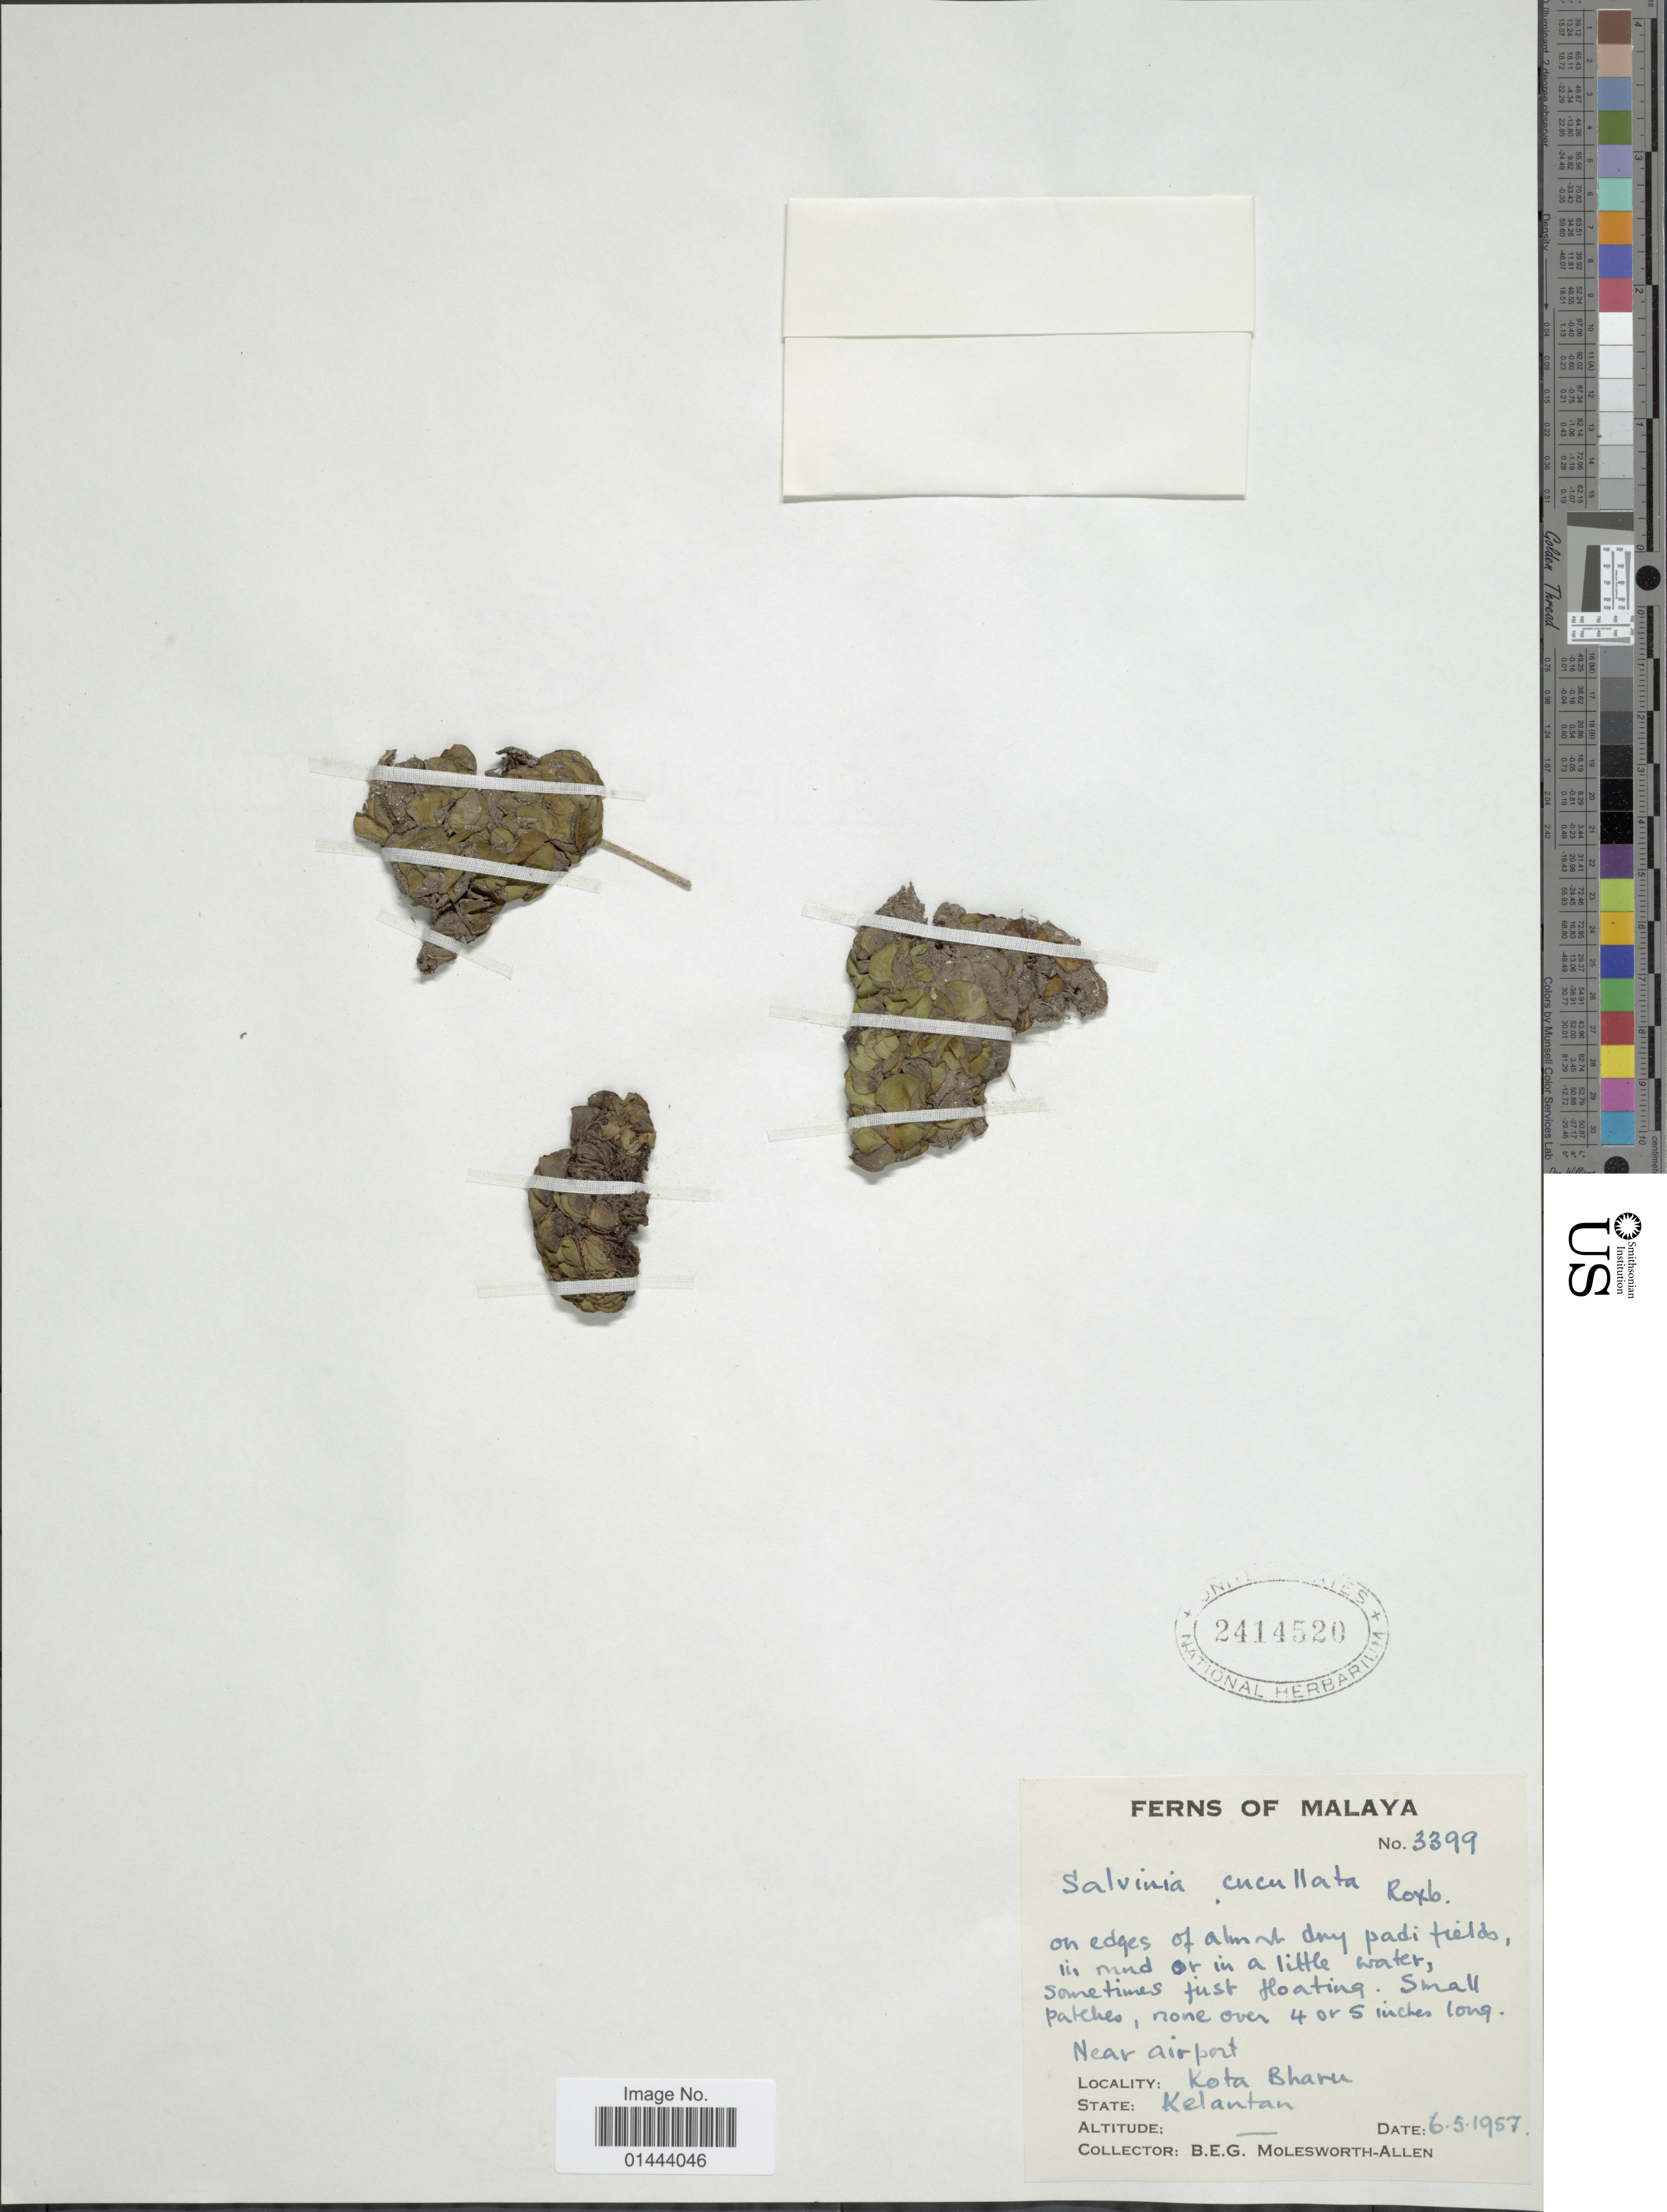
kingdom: Plantae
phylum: Tracheophyta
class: Polypodiopsida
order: Salviniales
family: Salviniaceae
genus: Salvinia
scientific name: Salvinia cucullata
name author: Roxb. ex Bory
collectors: B. E. G. Molesworth-Allen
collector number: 3399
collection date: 1957-05-06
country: Malaysia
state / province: Kelantan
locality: On edges of abundant dry padi fiedls, in mud or in a little water, sometimes just floating, near airport, Kota Bharu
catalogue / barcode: US 2414520